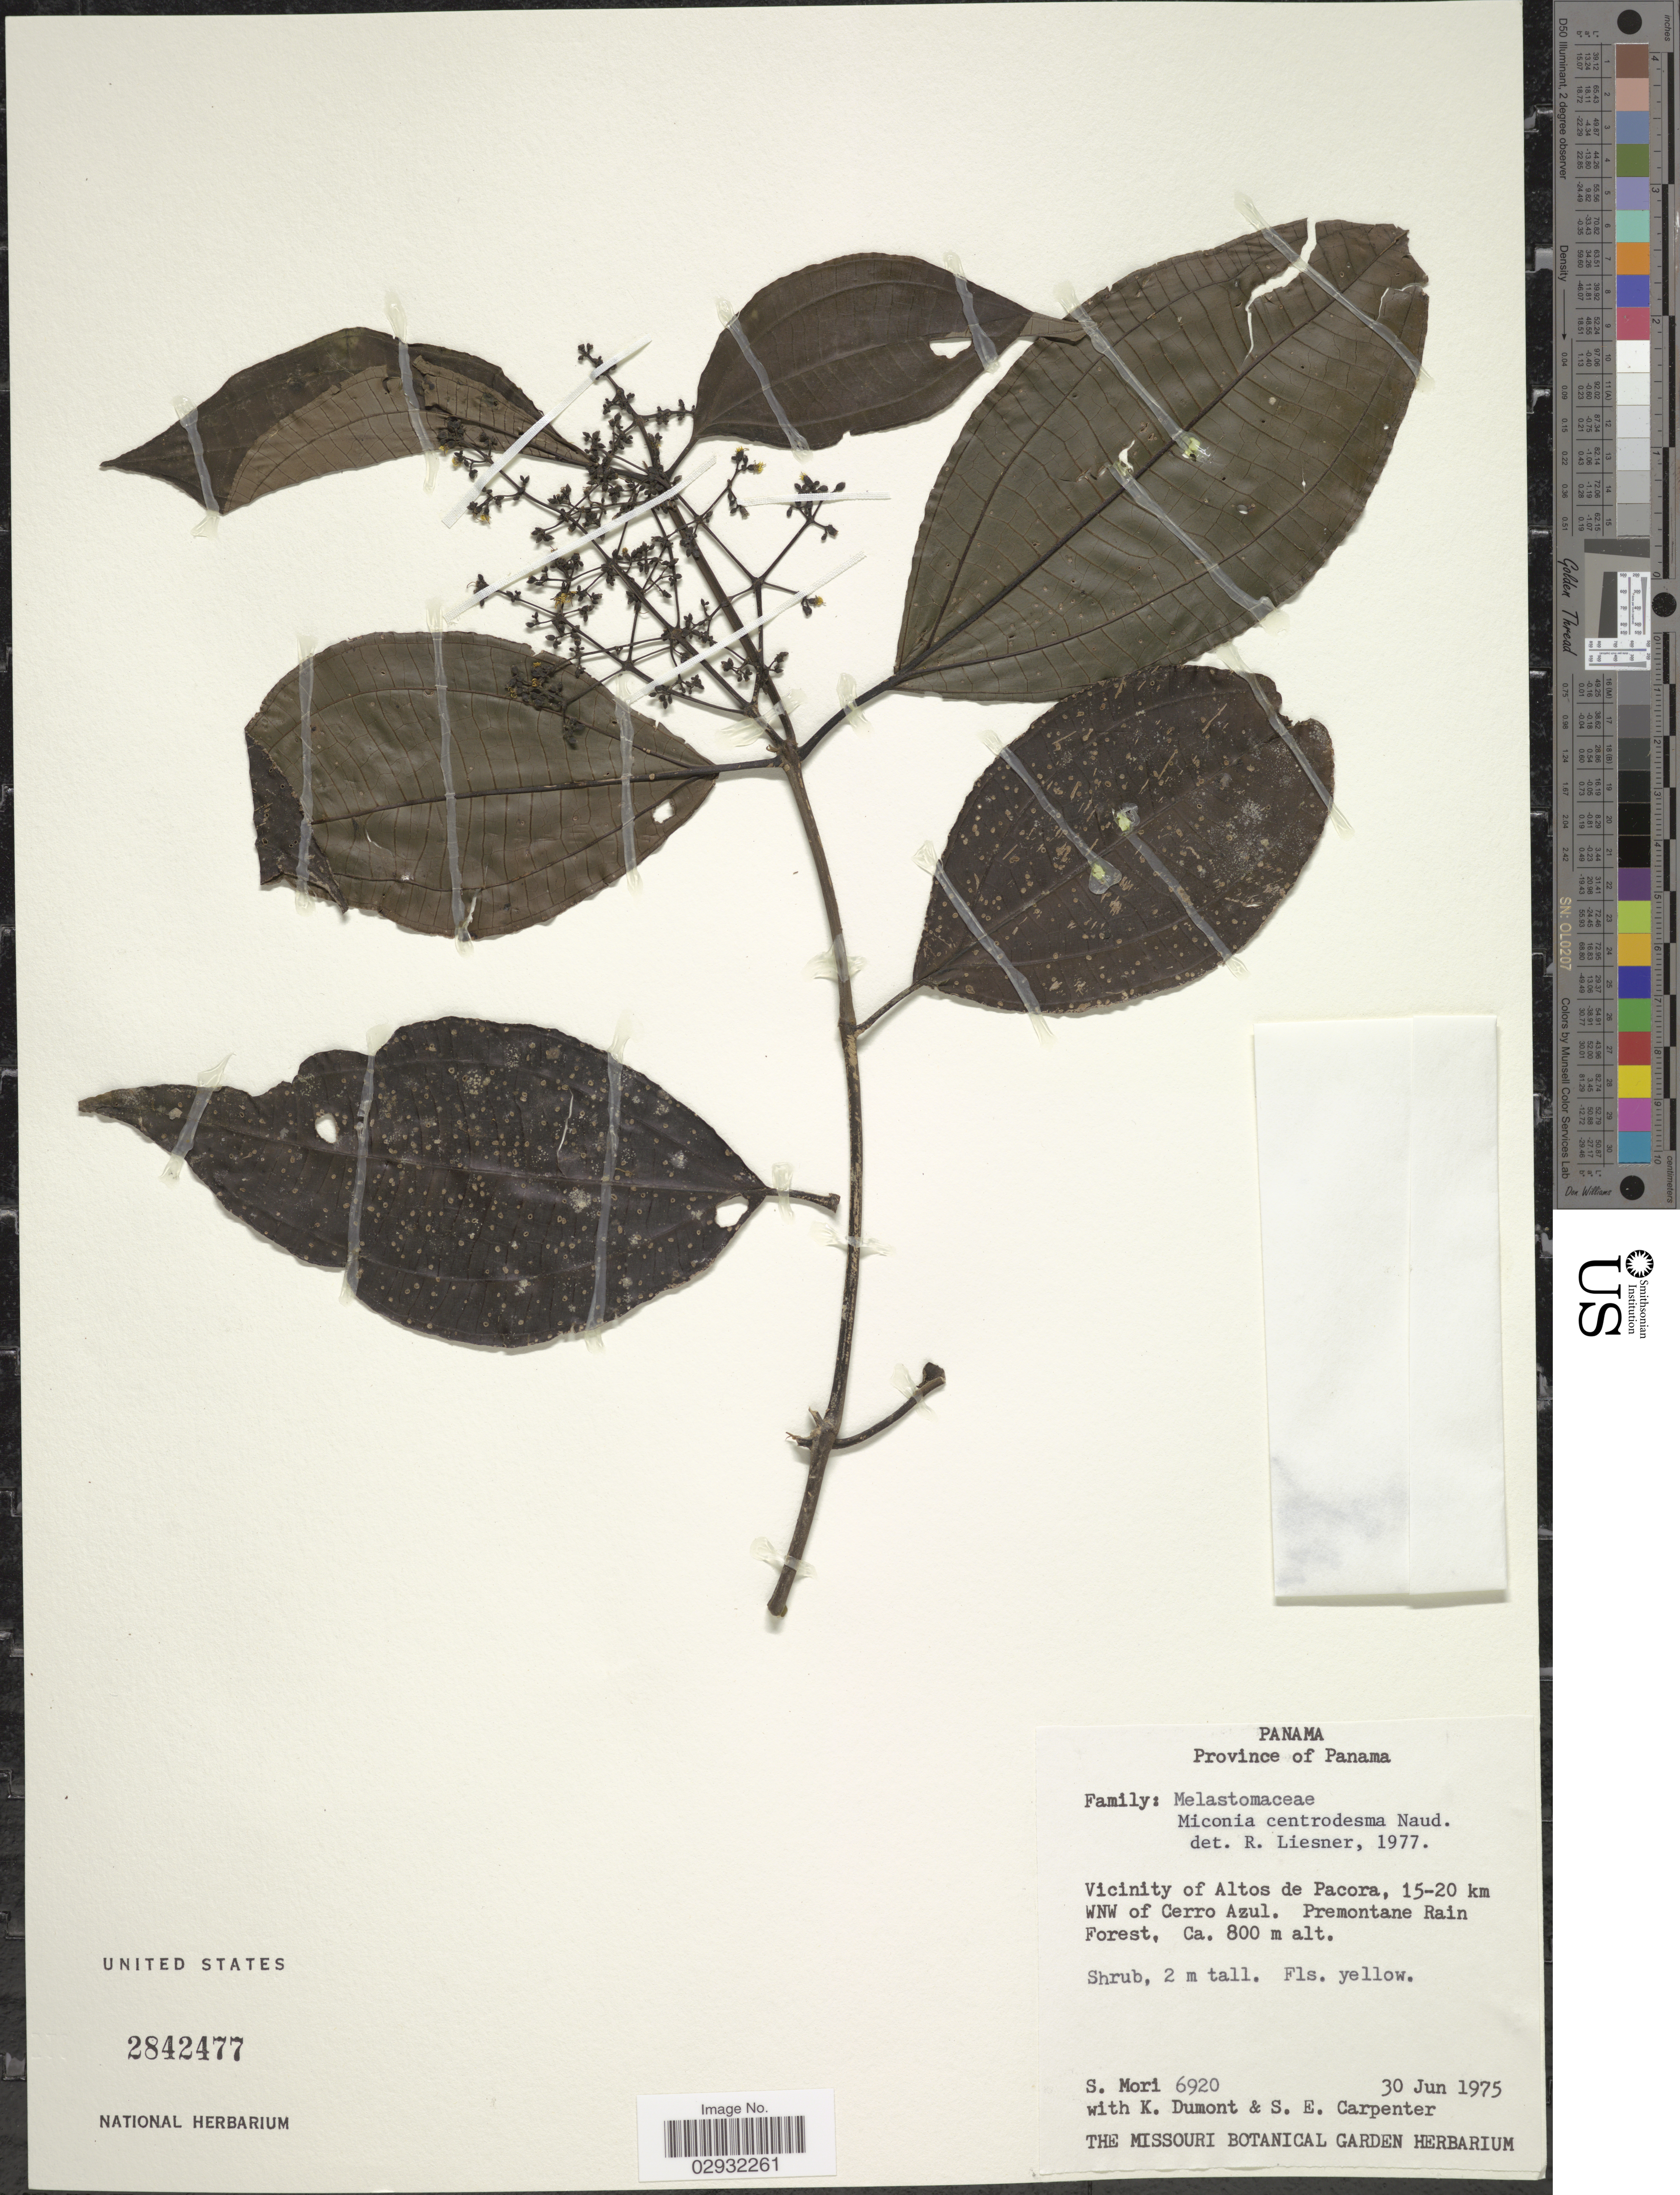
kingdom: Plantae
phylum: Tracheophyta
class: Magnoliopsida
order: Myrtales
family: Melastomataceae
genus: Miconia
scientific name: Miconia centrodesma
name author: Naudin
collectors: S. Mori, K. P. Dumont & S. Carpenter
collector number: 6920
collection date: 1975-06-30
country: Panama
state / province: Panamá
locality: Vicinity of Altos de Pacora, 15-20 km WNW of Cerro Azul, Premontane Rain Forest.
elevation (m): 800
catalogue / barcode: US 2842477